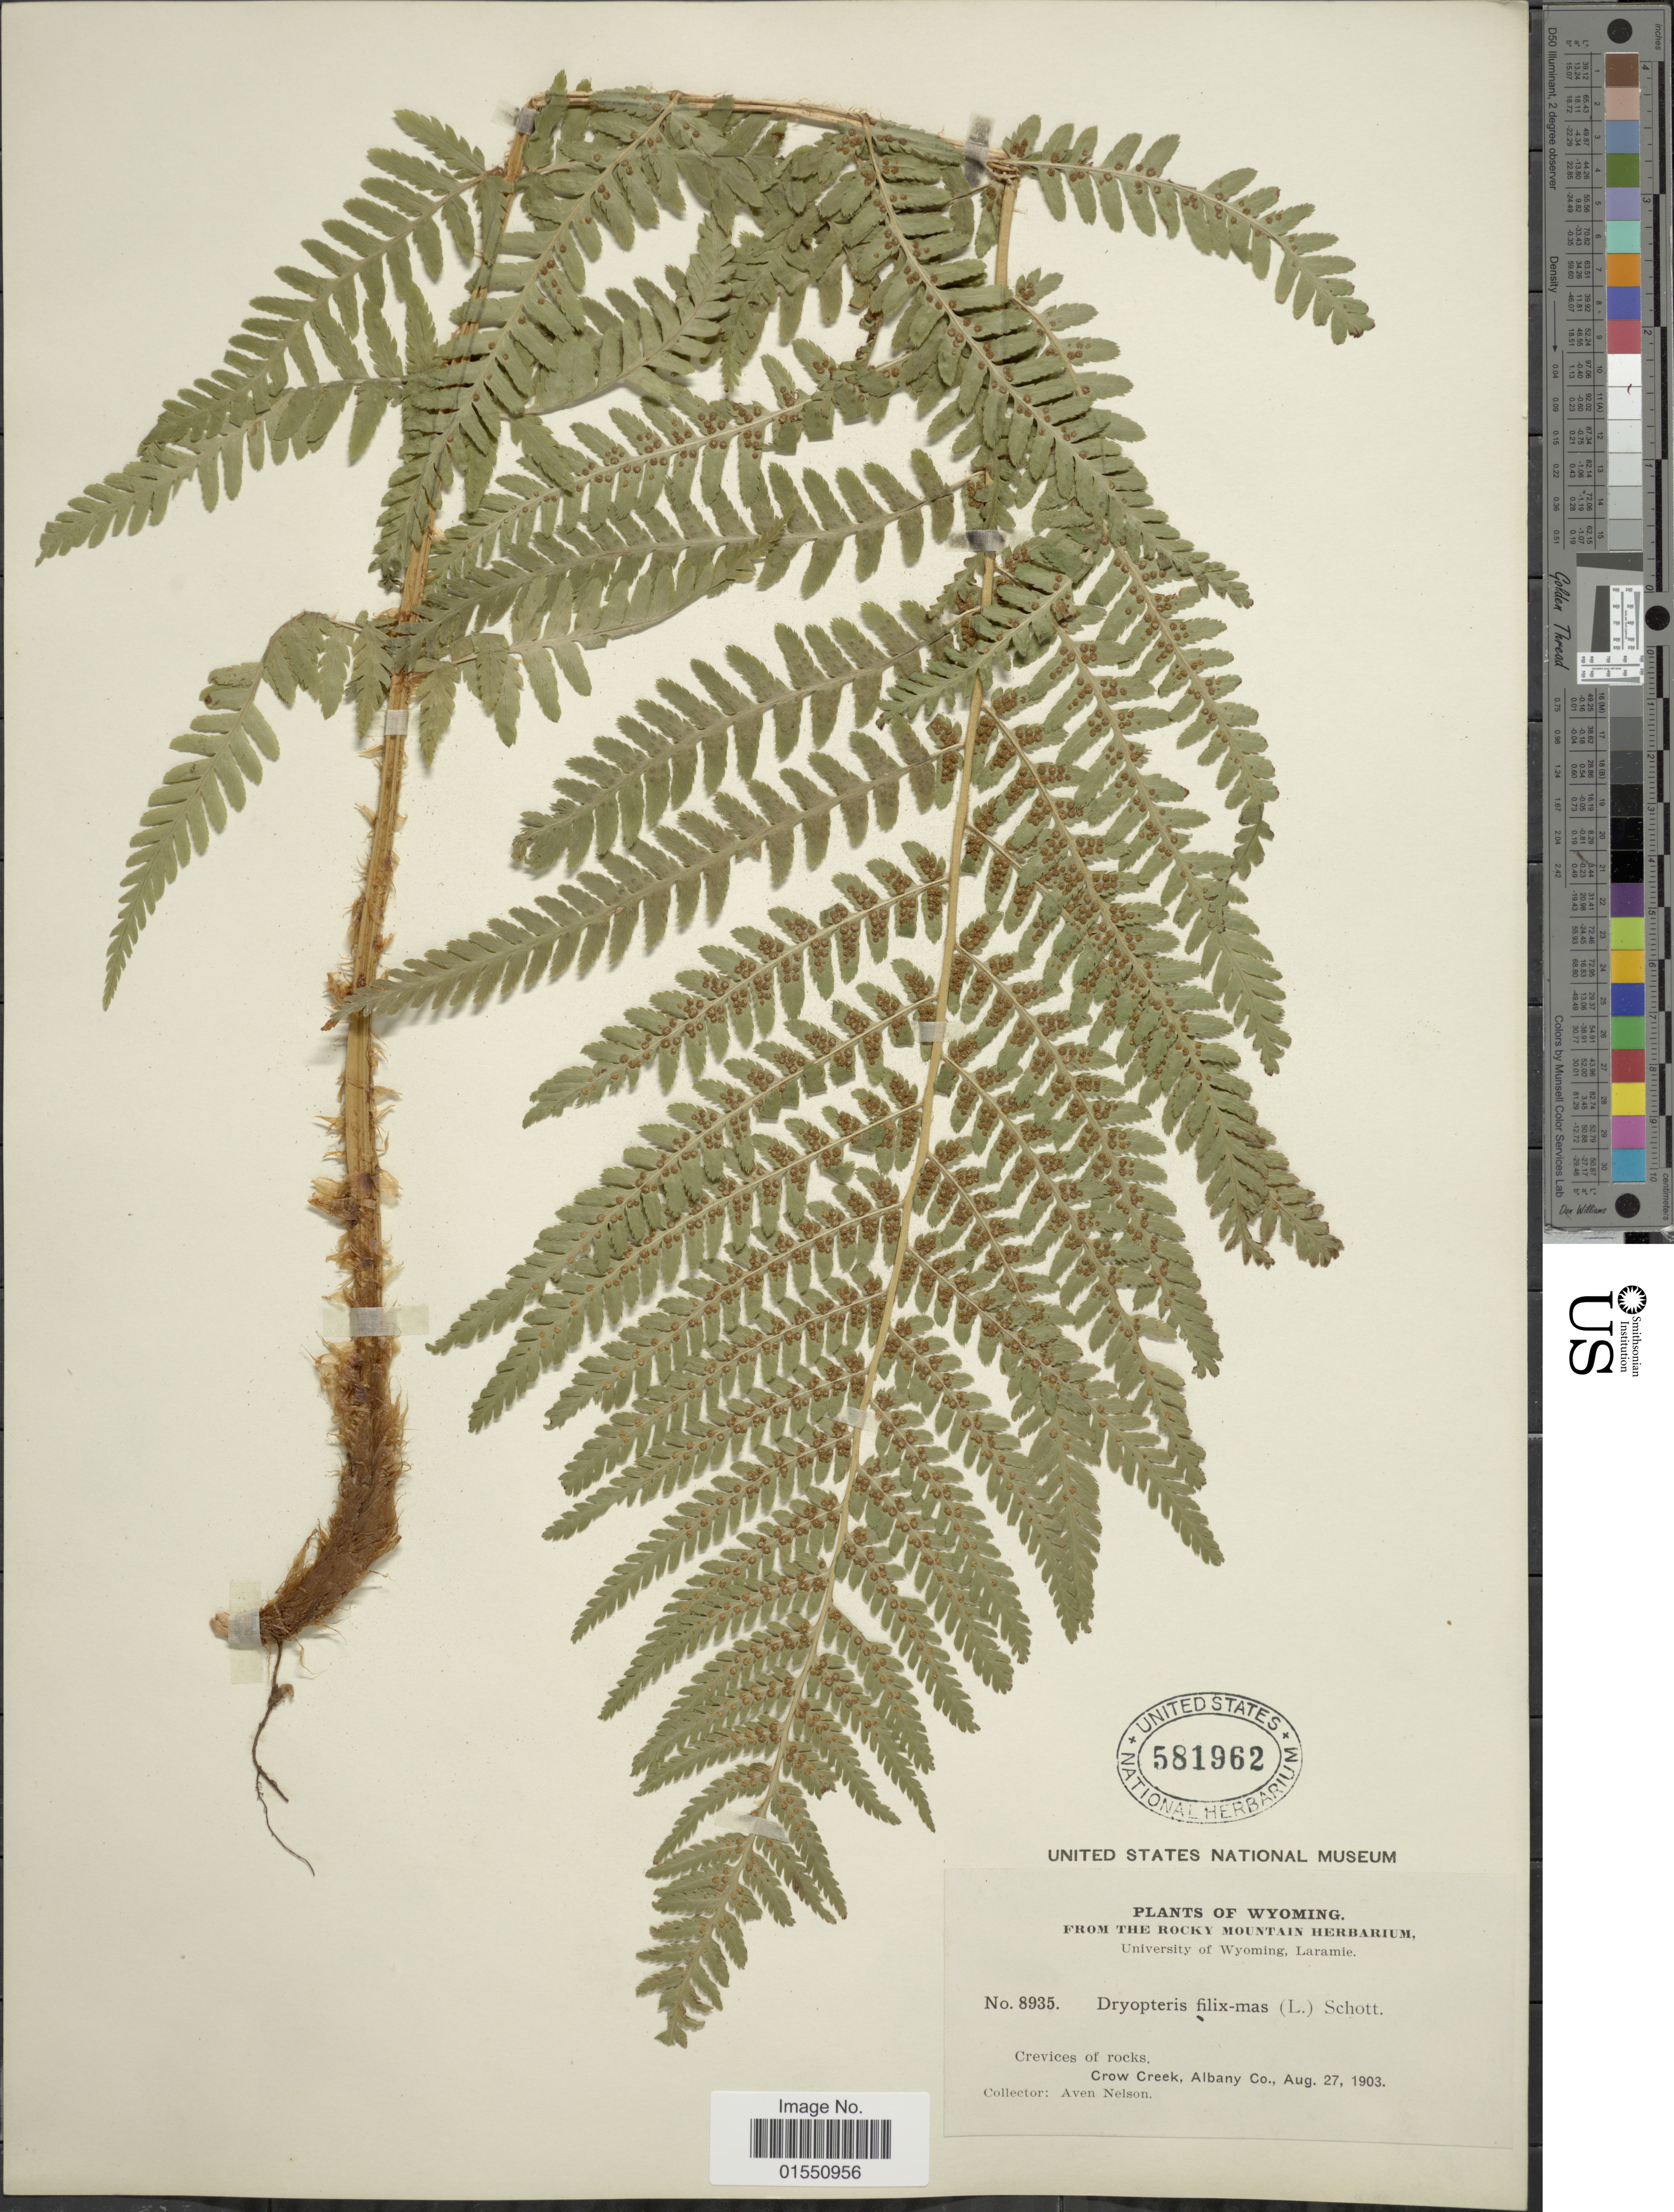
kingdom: Plantae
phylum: Tracheophyta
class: Polypodiopsida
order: Polypodiales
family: Dryopteridaceae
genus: Dryopteris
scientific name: Dryopteris filix-mas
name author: (L.) Schott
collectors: A. Nelson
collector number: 8935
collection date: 1903-08-27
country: United States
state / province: Wyoming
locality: Crow Creek, Albany Co.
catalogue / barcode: US 581962